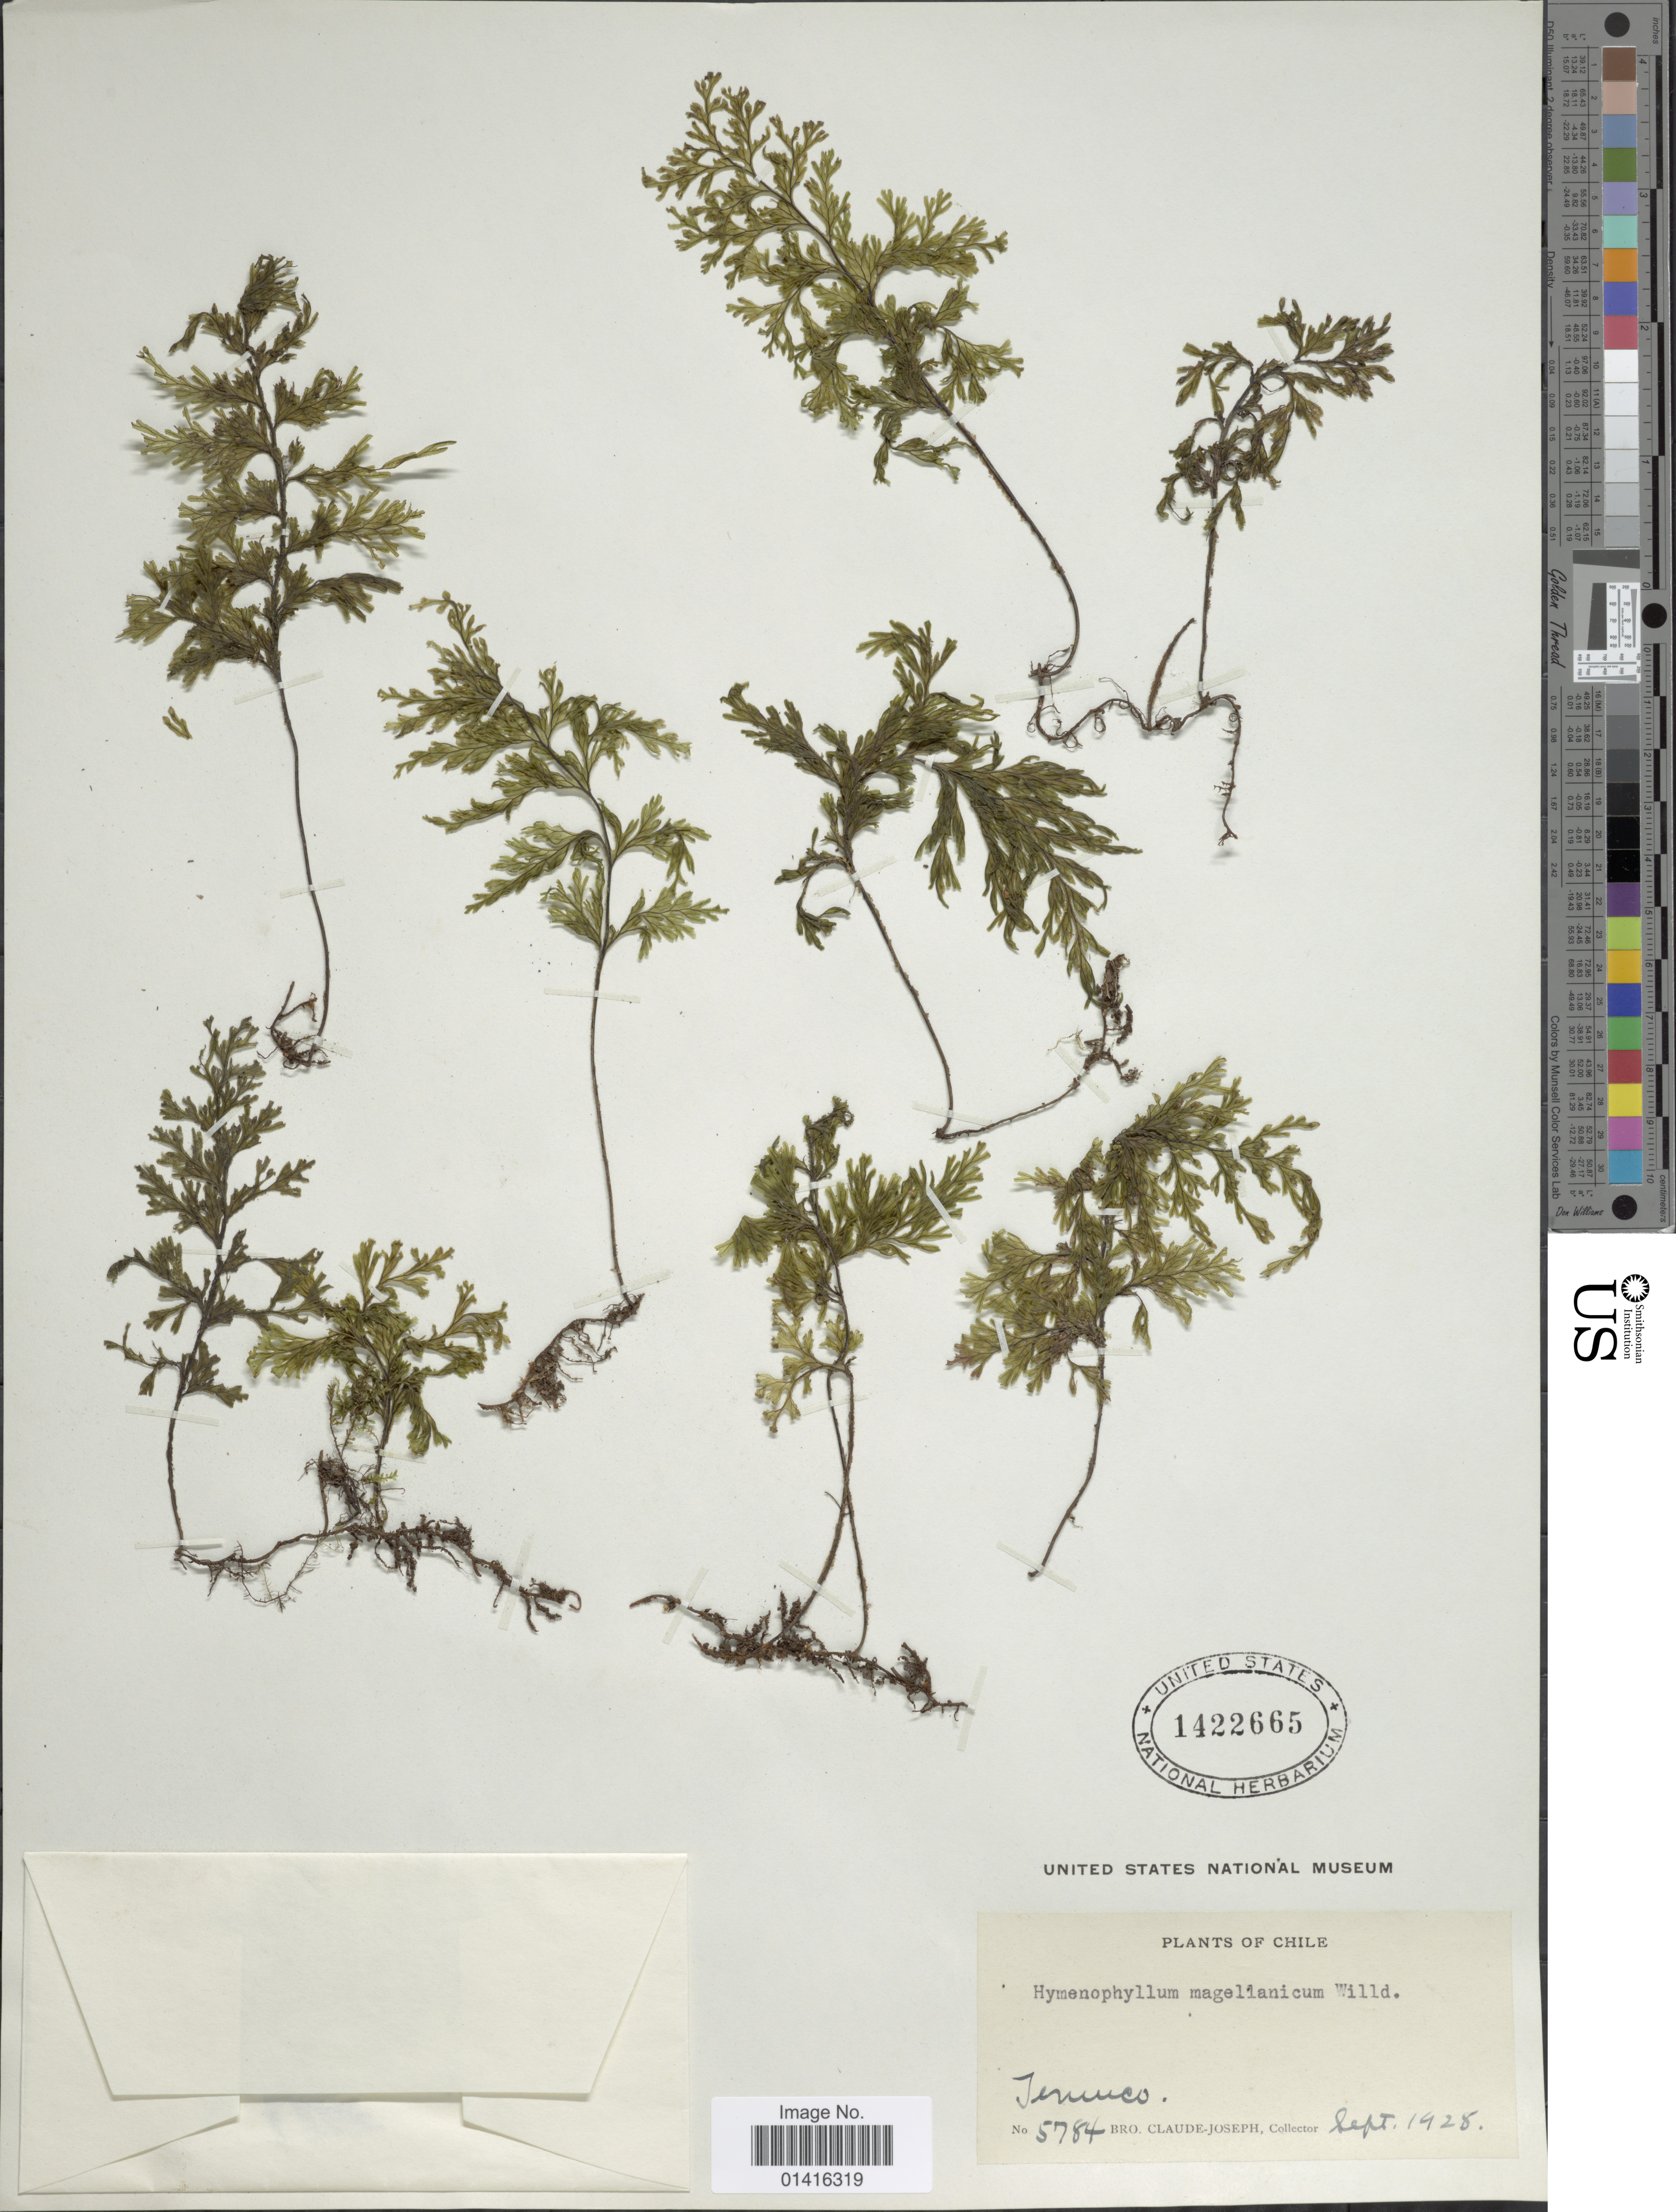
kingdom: Plantae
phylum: Tracheophyta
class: Polypodiopsida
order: Hymenophyllales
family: Hymenophyllaceae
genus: Hymenophyllum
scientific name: Hymenophyllum magellanicum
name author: Willd. ex Kunze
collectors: Frere Claude Joseph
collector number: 5784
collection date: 1928-09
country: Chile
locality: Temuco.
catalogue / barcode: US 1422665